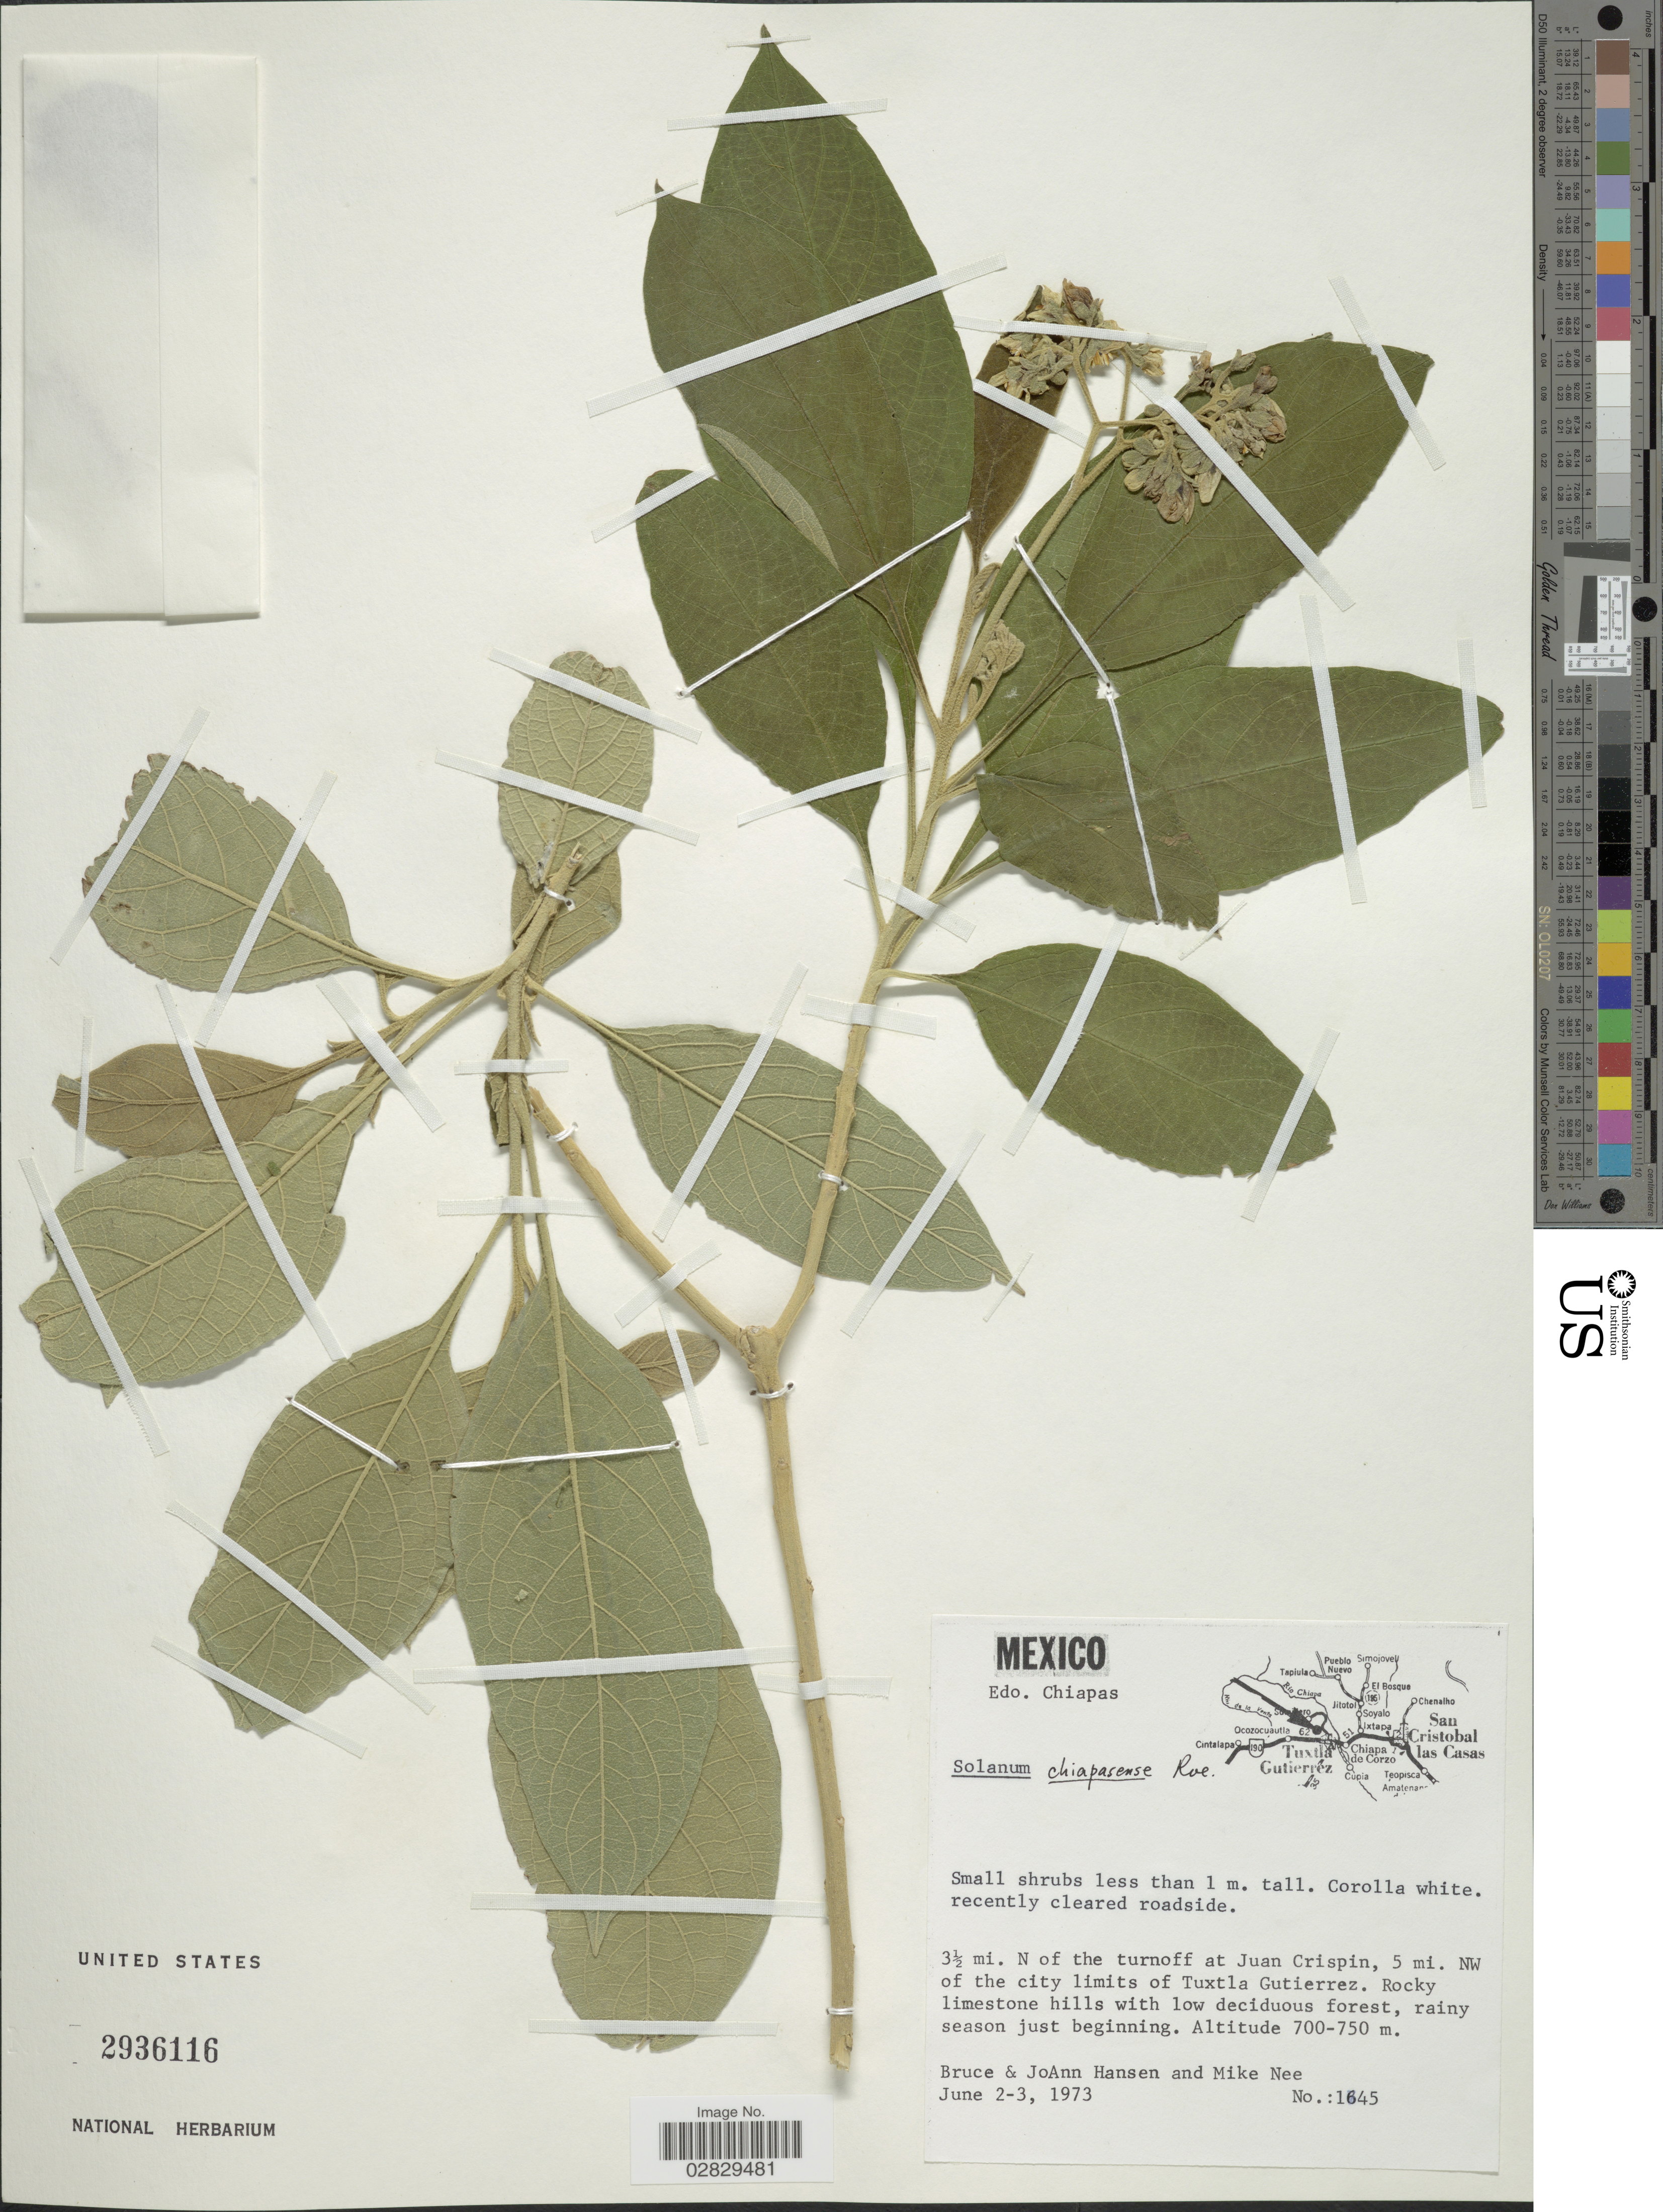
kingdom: Plantae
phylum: Tracheophyta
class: Magnoliopsida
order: Solanales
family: Solanaceae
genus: Solanum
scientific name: Solanum chiapasense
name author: K.E. Roe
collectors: B. Hansen, J. Hansen & M. Nee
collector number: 1645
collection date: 1973-06-02/1973-06-03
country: Mexico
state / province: Chiapas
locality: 3½ mi. N. of the turnoff at Juan Crispin, 5 mi. NW of the city limits of Tuxtla Gutierrez.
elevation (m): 700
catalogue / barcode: US 2936116